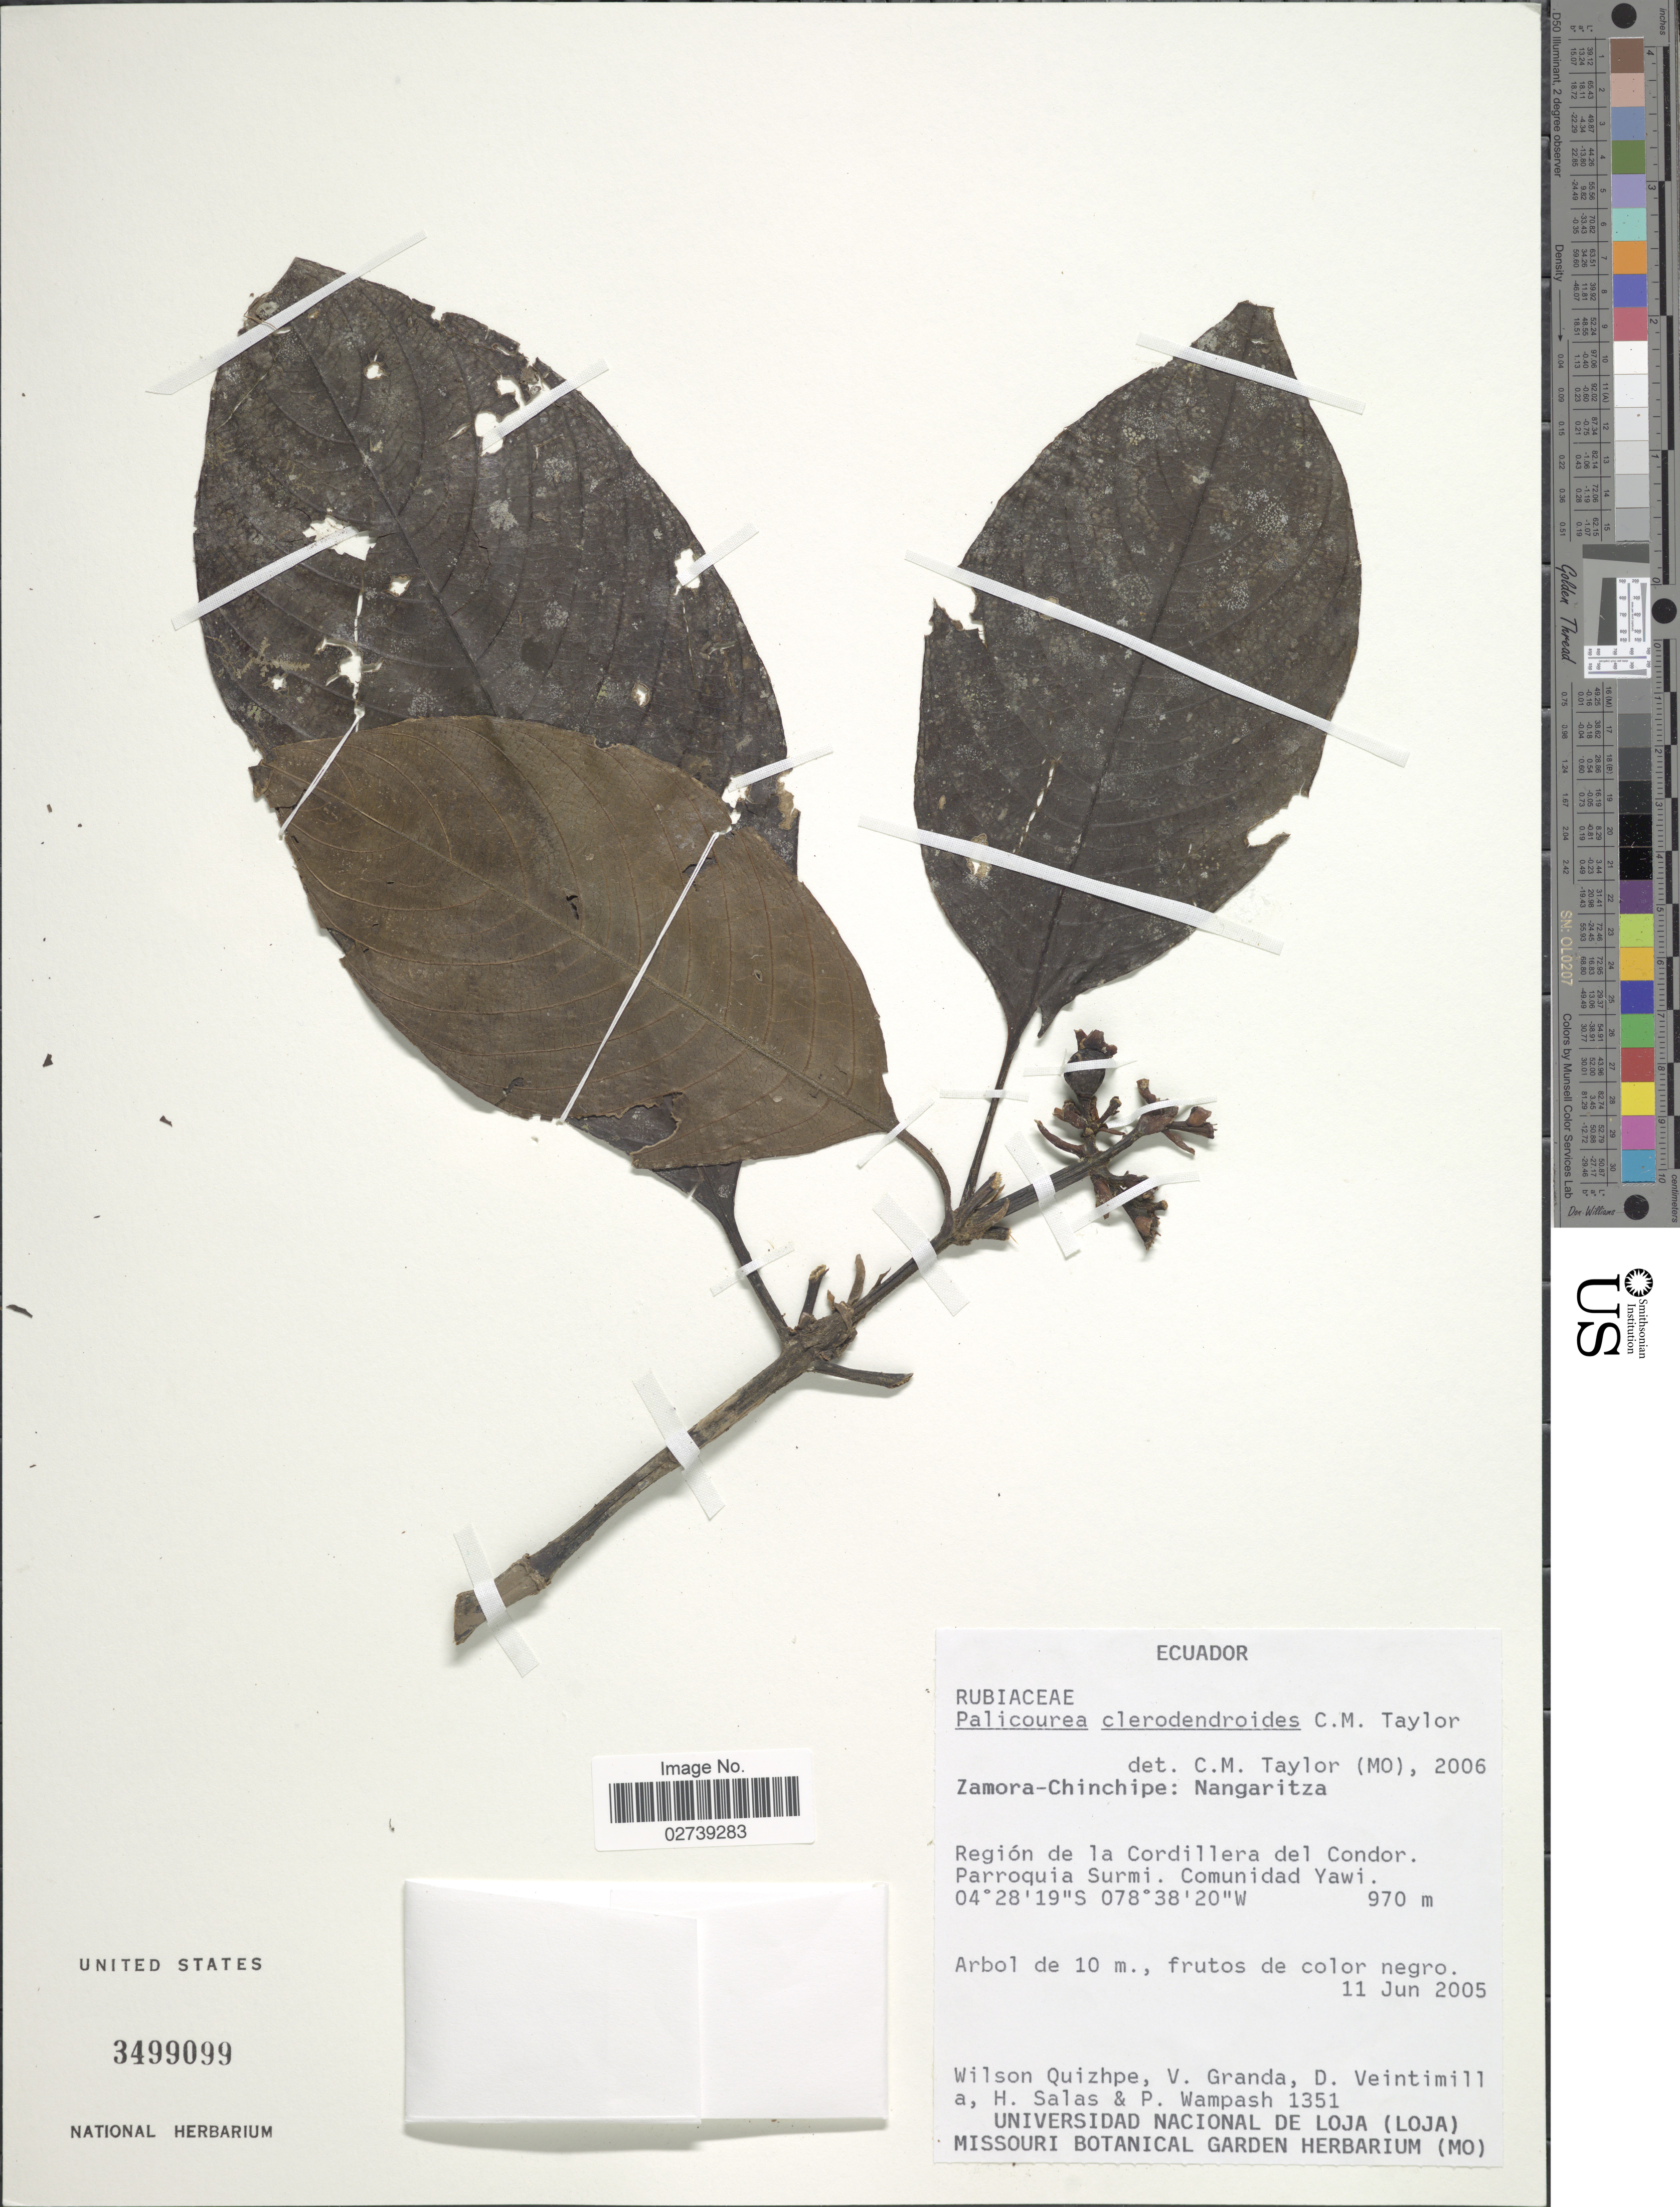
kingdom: Plantae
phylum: Tracheophyta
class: Magnoliopsida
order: Gentianales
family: Rubiaceae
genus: Palicourea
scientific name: Palicourea clerodendroides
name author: C.M. Taylor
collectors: W. Quizhpe, V. Granda, D. Veintimilla, H. Salas & P. Wampash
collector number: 1351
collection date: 2005-06-11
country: Ecuador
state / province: Zamora-Chinchipe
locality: Nangaritza, Region de la Cordillera del Condor, Parroquia Surmi, Comunidad Yawi.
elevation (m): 970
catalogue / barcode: US 3499099